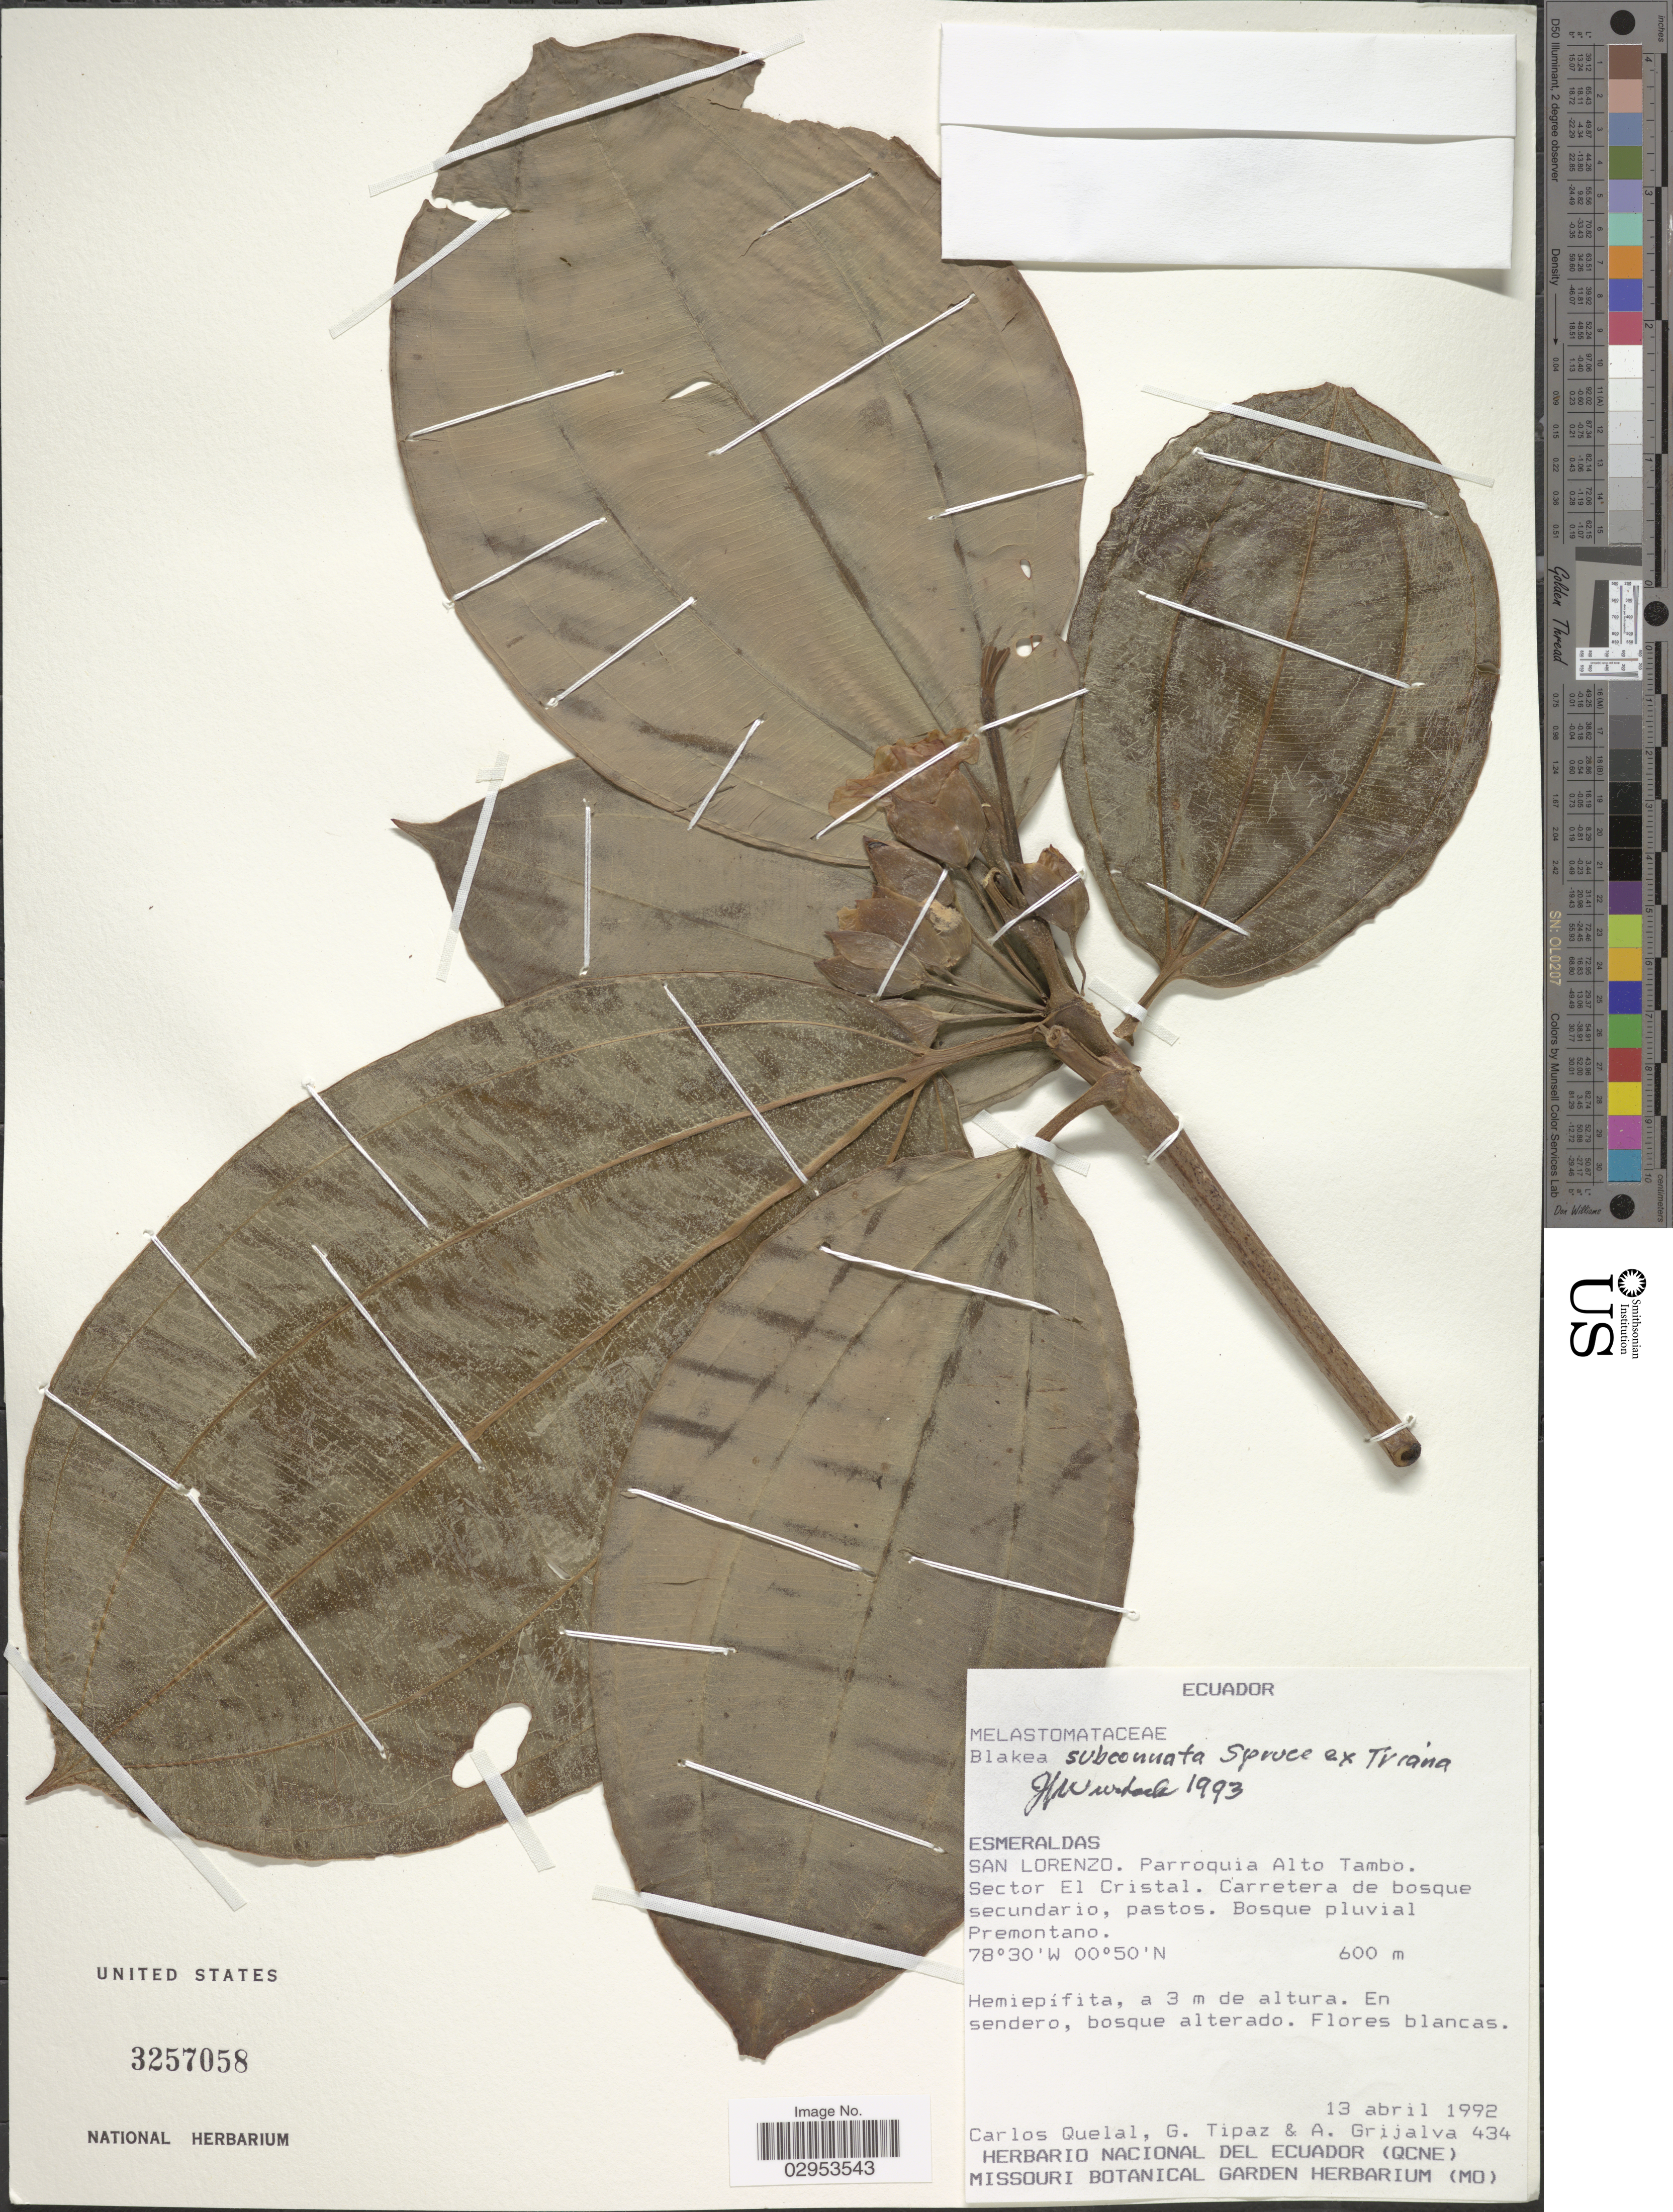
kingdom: Plantae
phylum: Tracheophyta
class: Magnoliopsida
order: Myrtales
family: Melastomataceae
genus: Blakea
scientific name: Blakea subconnata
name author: O. Berg ex Triana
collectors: C. Quelal, G. Tipaz & A. Grijalva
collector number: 434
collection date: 1992-04-13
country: Ecuador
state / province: Esmeraldas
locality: San Lorenzo. Parroquia Alto Tambo. Sector El Cristal.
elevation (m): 600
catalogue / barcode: US 3257058